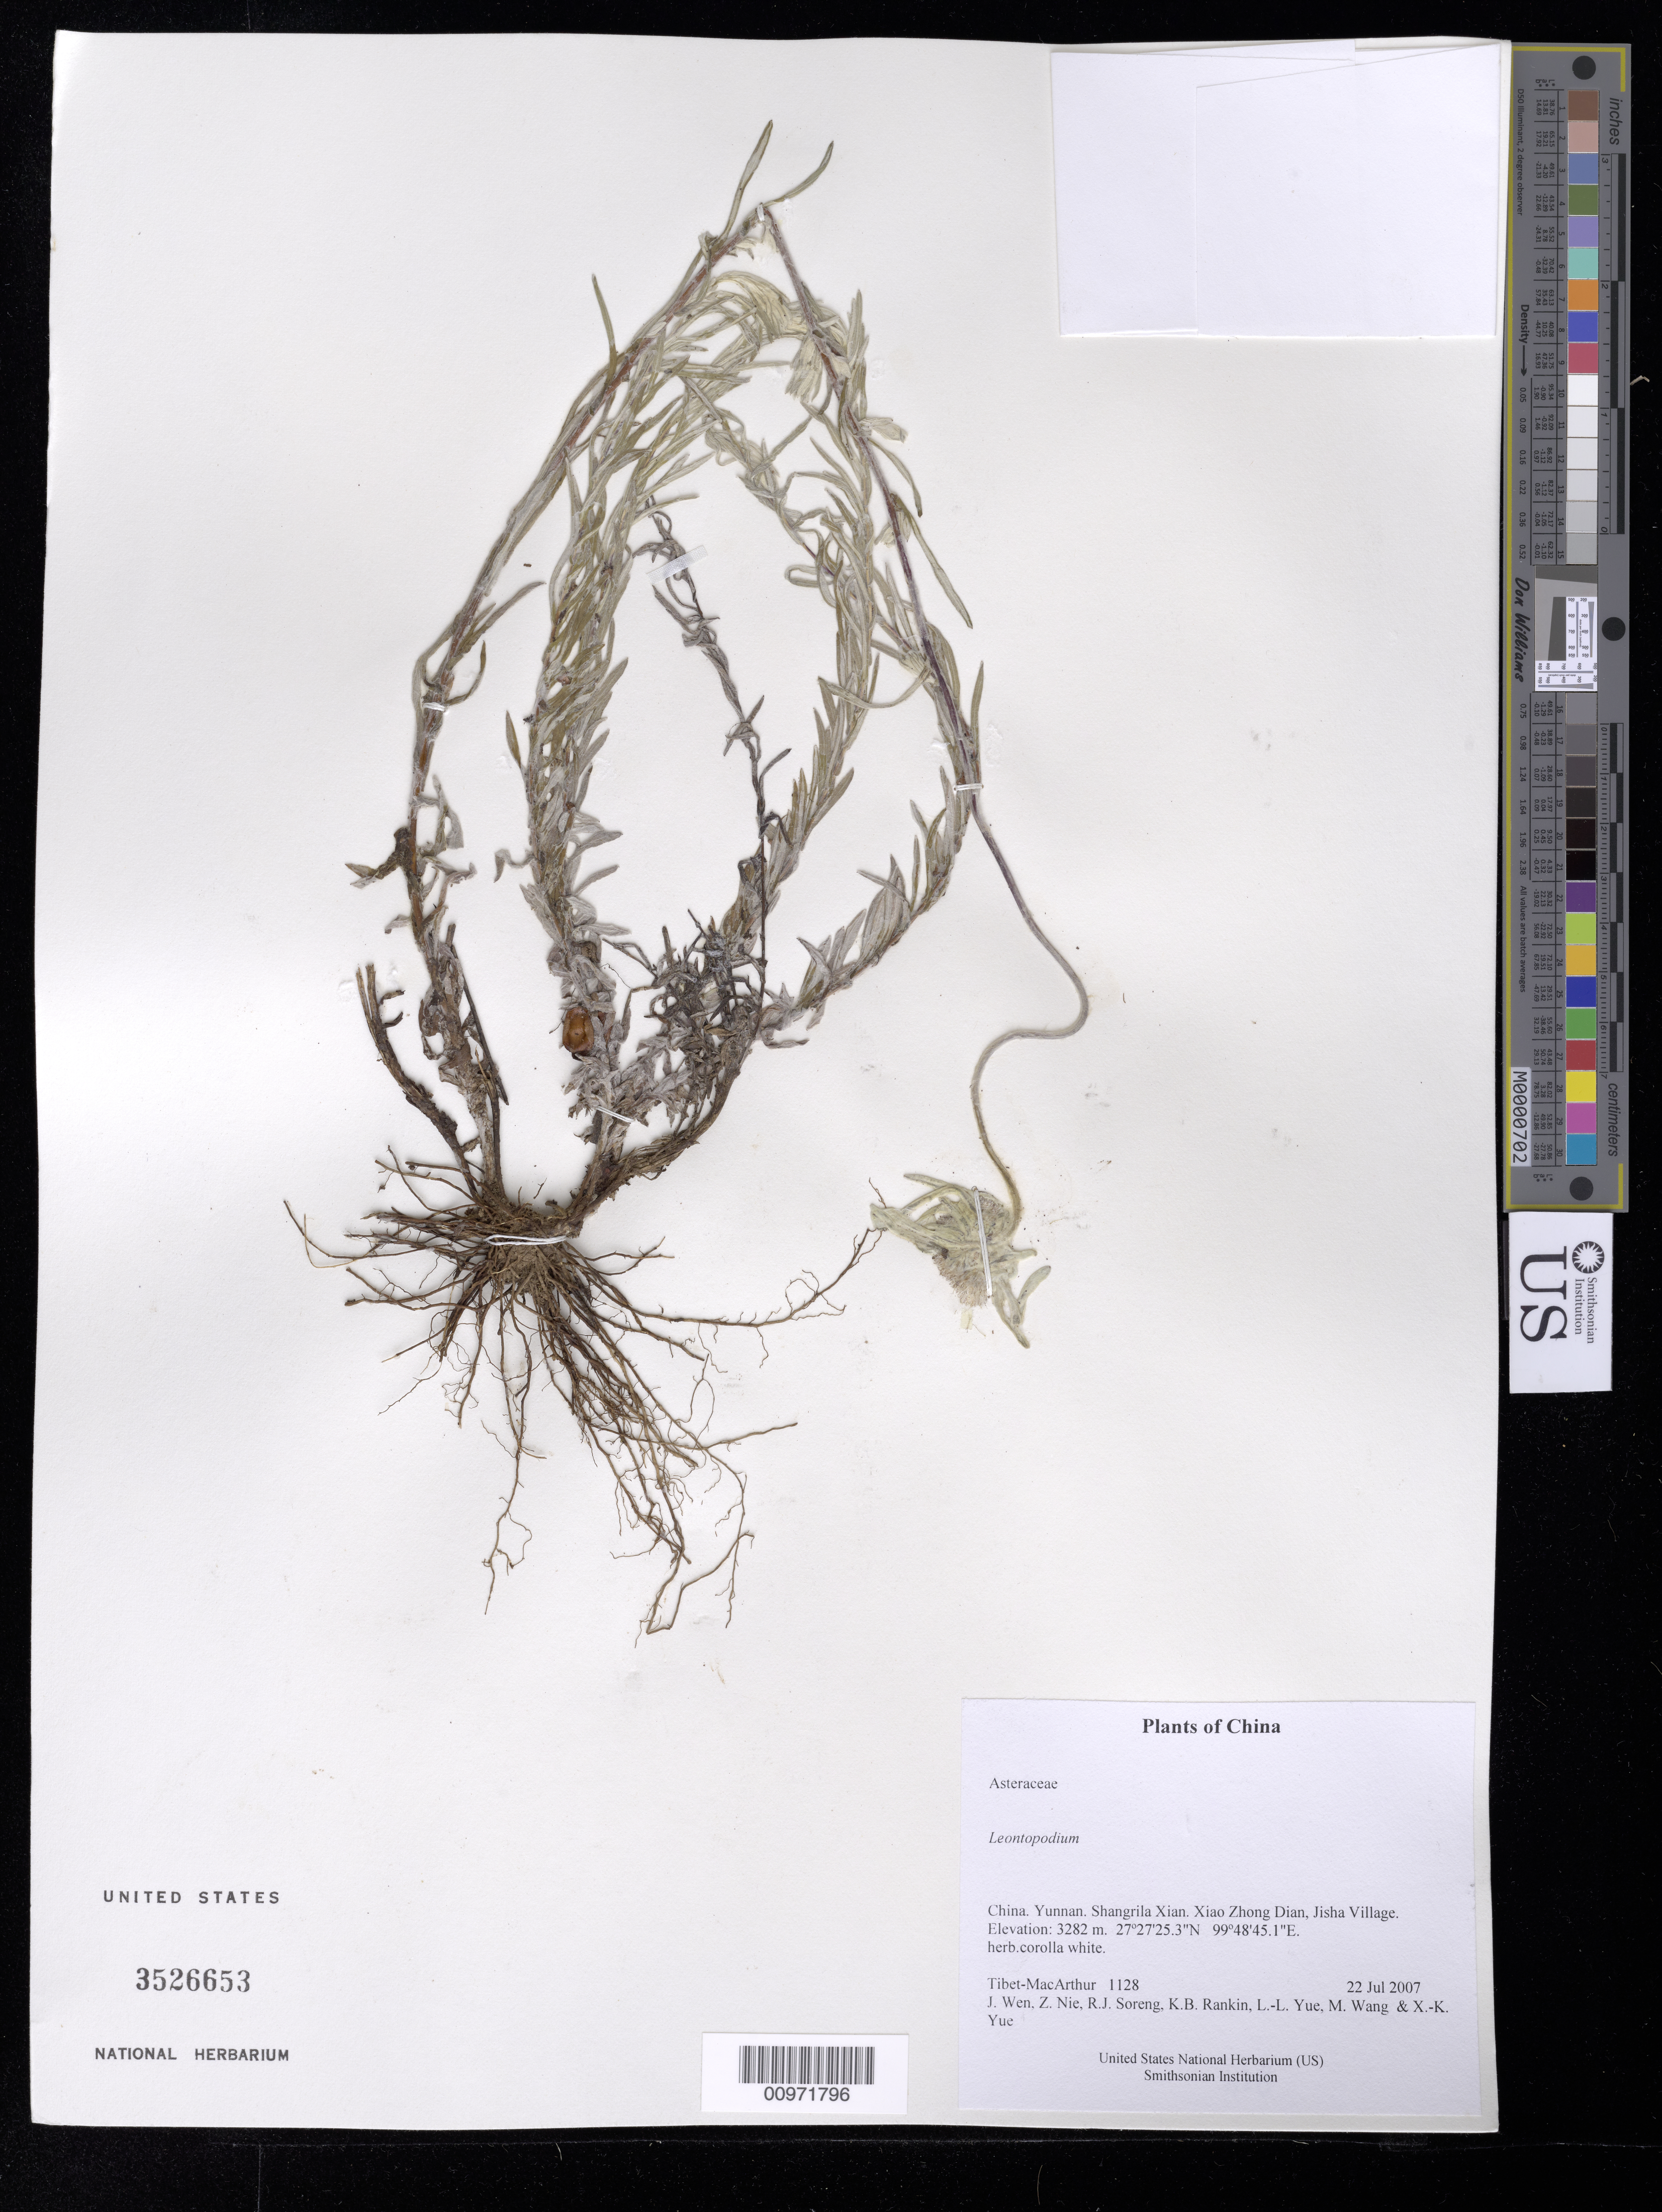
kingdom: Plantae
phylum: Tracheophyta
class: Magnoliopsida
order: Asterales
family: Asteraceae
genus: Leontopodium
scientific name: Leontopodium sp.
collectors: Tibet-MacArthur, J. Wen, Z. Nie, R. J. Soreng, K. Rankin, L. Yue, M. Wang & X. Yue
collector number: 1128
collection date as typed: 22 Jul 2007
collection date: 2007-07-22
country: China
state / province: Yunnan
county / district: Shangrila Xian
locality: Xiao Zhong Dian, Jisha Village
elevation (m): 3282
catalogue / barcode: US 3526653